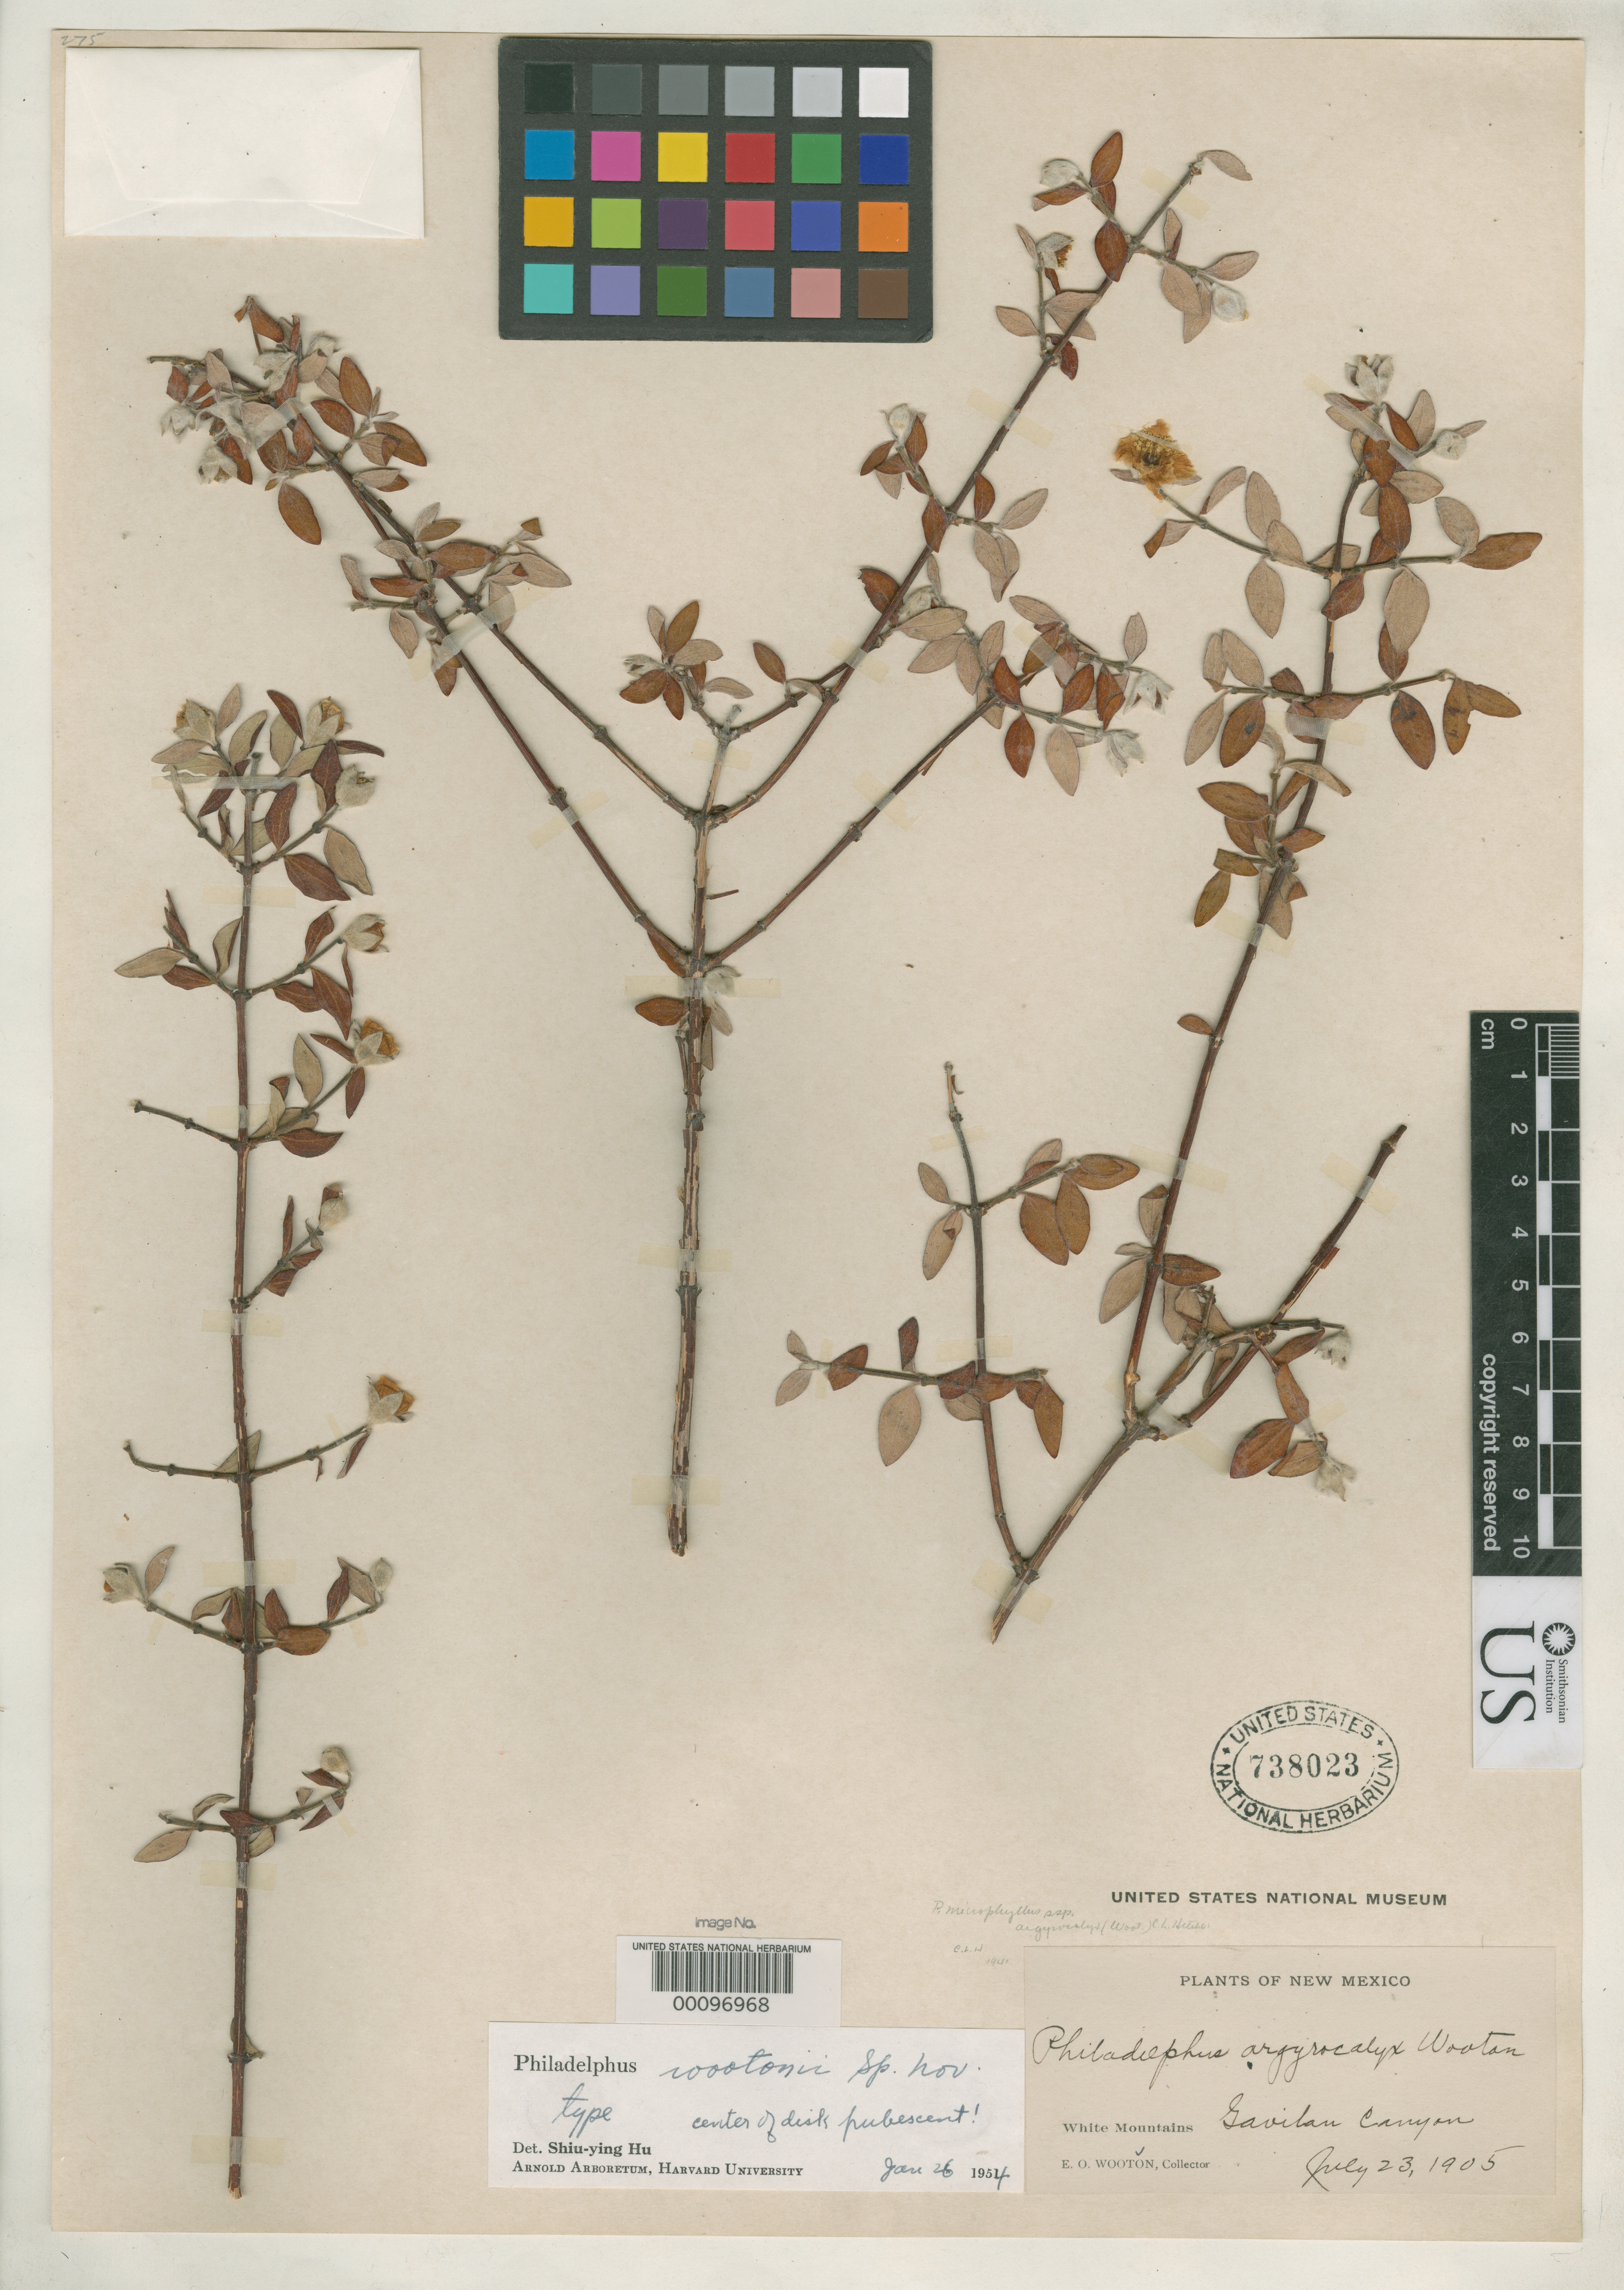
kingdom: Plantae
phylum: Tracheophyta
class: Magnoliopsida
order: Cornales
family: Hydrangeaceae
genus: Philadelphus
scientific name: Philadelphus wootonii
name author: S.Y. Hu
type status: Holotype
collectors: E. O. Wooton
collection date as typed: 23 Jul 1905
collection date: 1905-07-23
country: United States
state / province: New Mexico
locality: White Mountains, Gavilan Canyon.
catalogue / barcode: US 738023